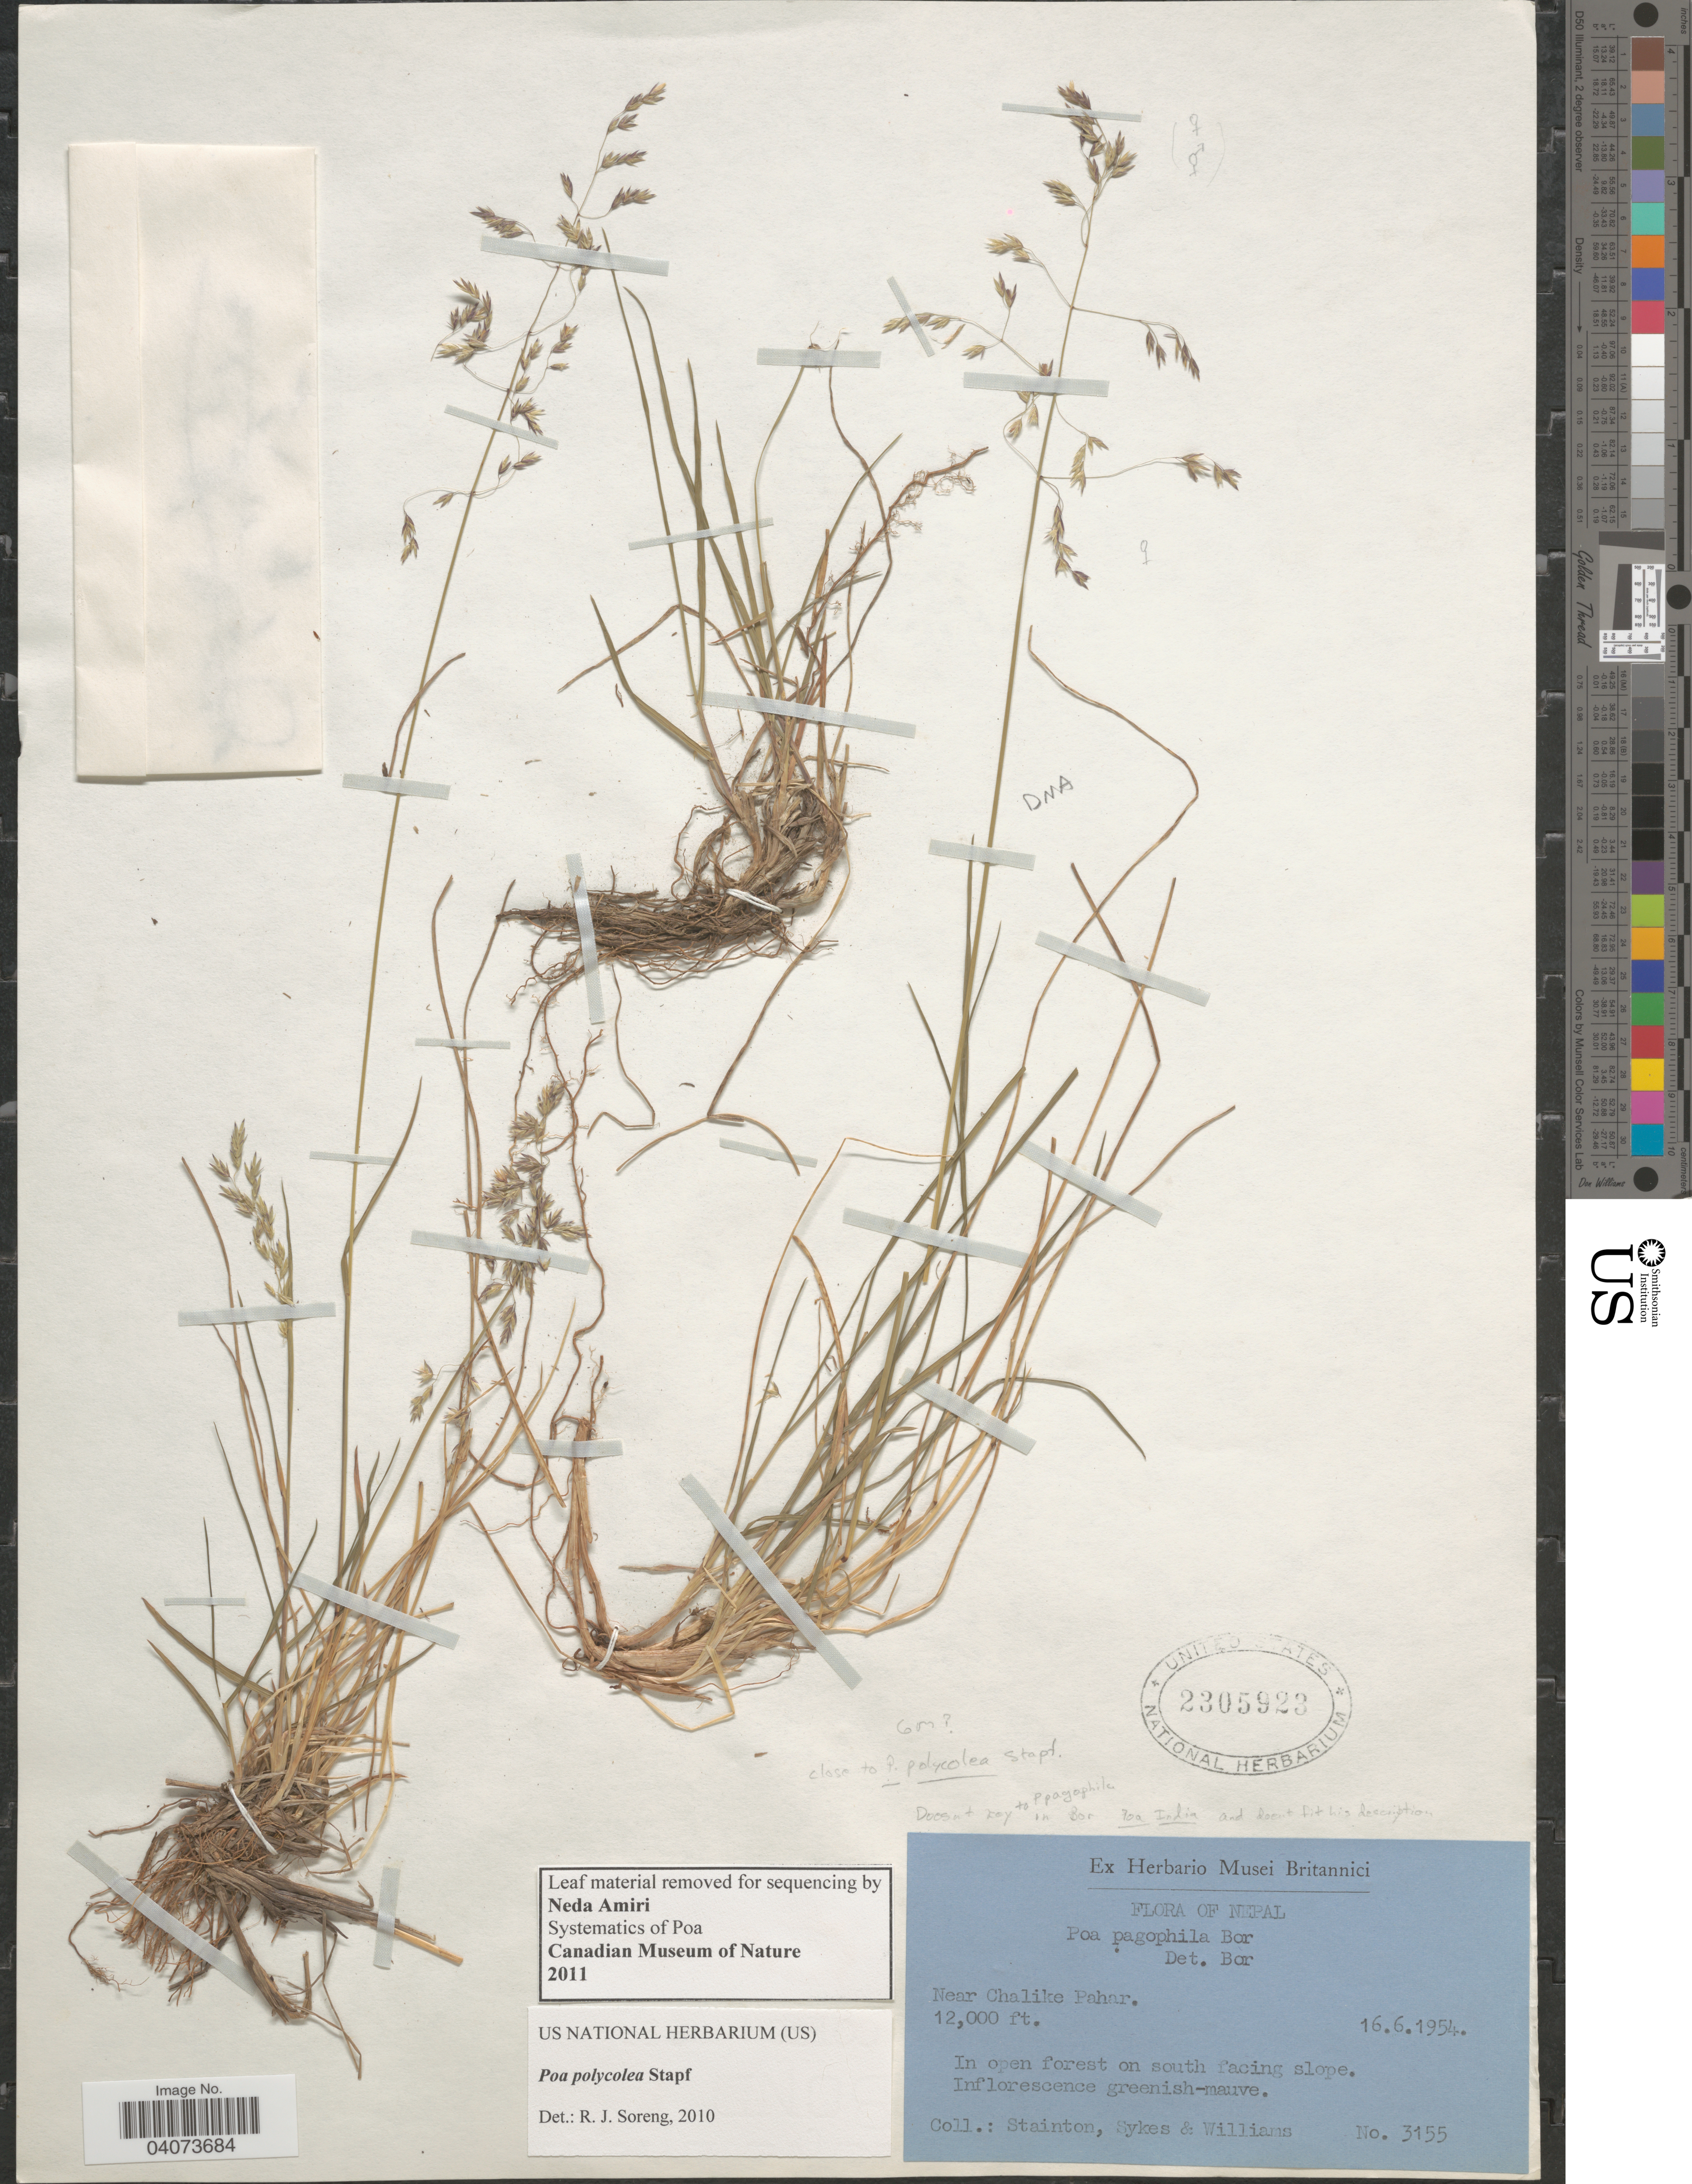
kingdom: Plantae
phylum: Tracheophyta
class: Liliopsida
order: Poales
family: Poaceae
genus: Poa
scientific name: Poa polycolea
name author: Stapf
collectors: -. Stainton, Sykes, -- & -- Williams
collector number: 3155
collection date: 1954-06-16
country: Nepal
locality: Near Chalike Pahar. In open forest on south facing slope.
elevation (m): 3658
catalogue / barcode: US 2305923